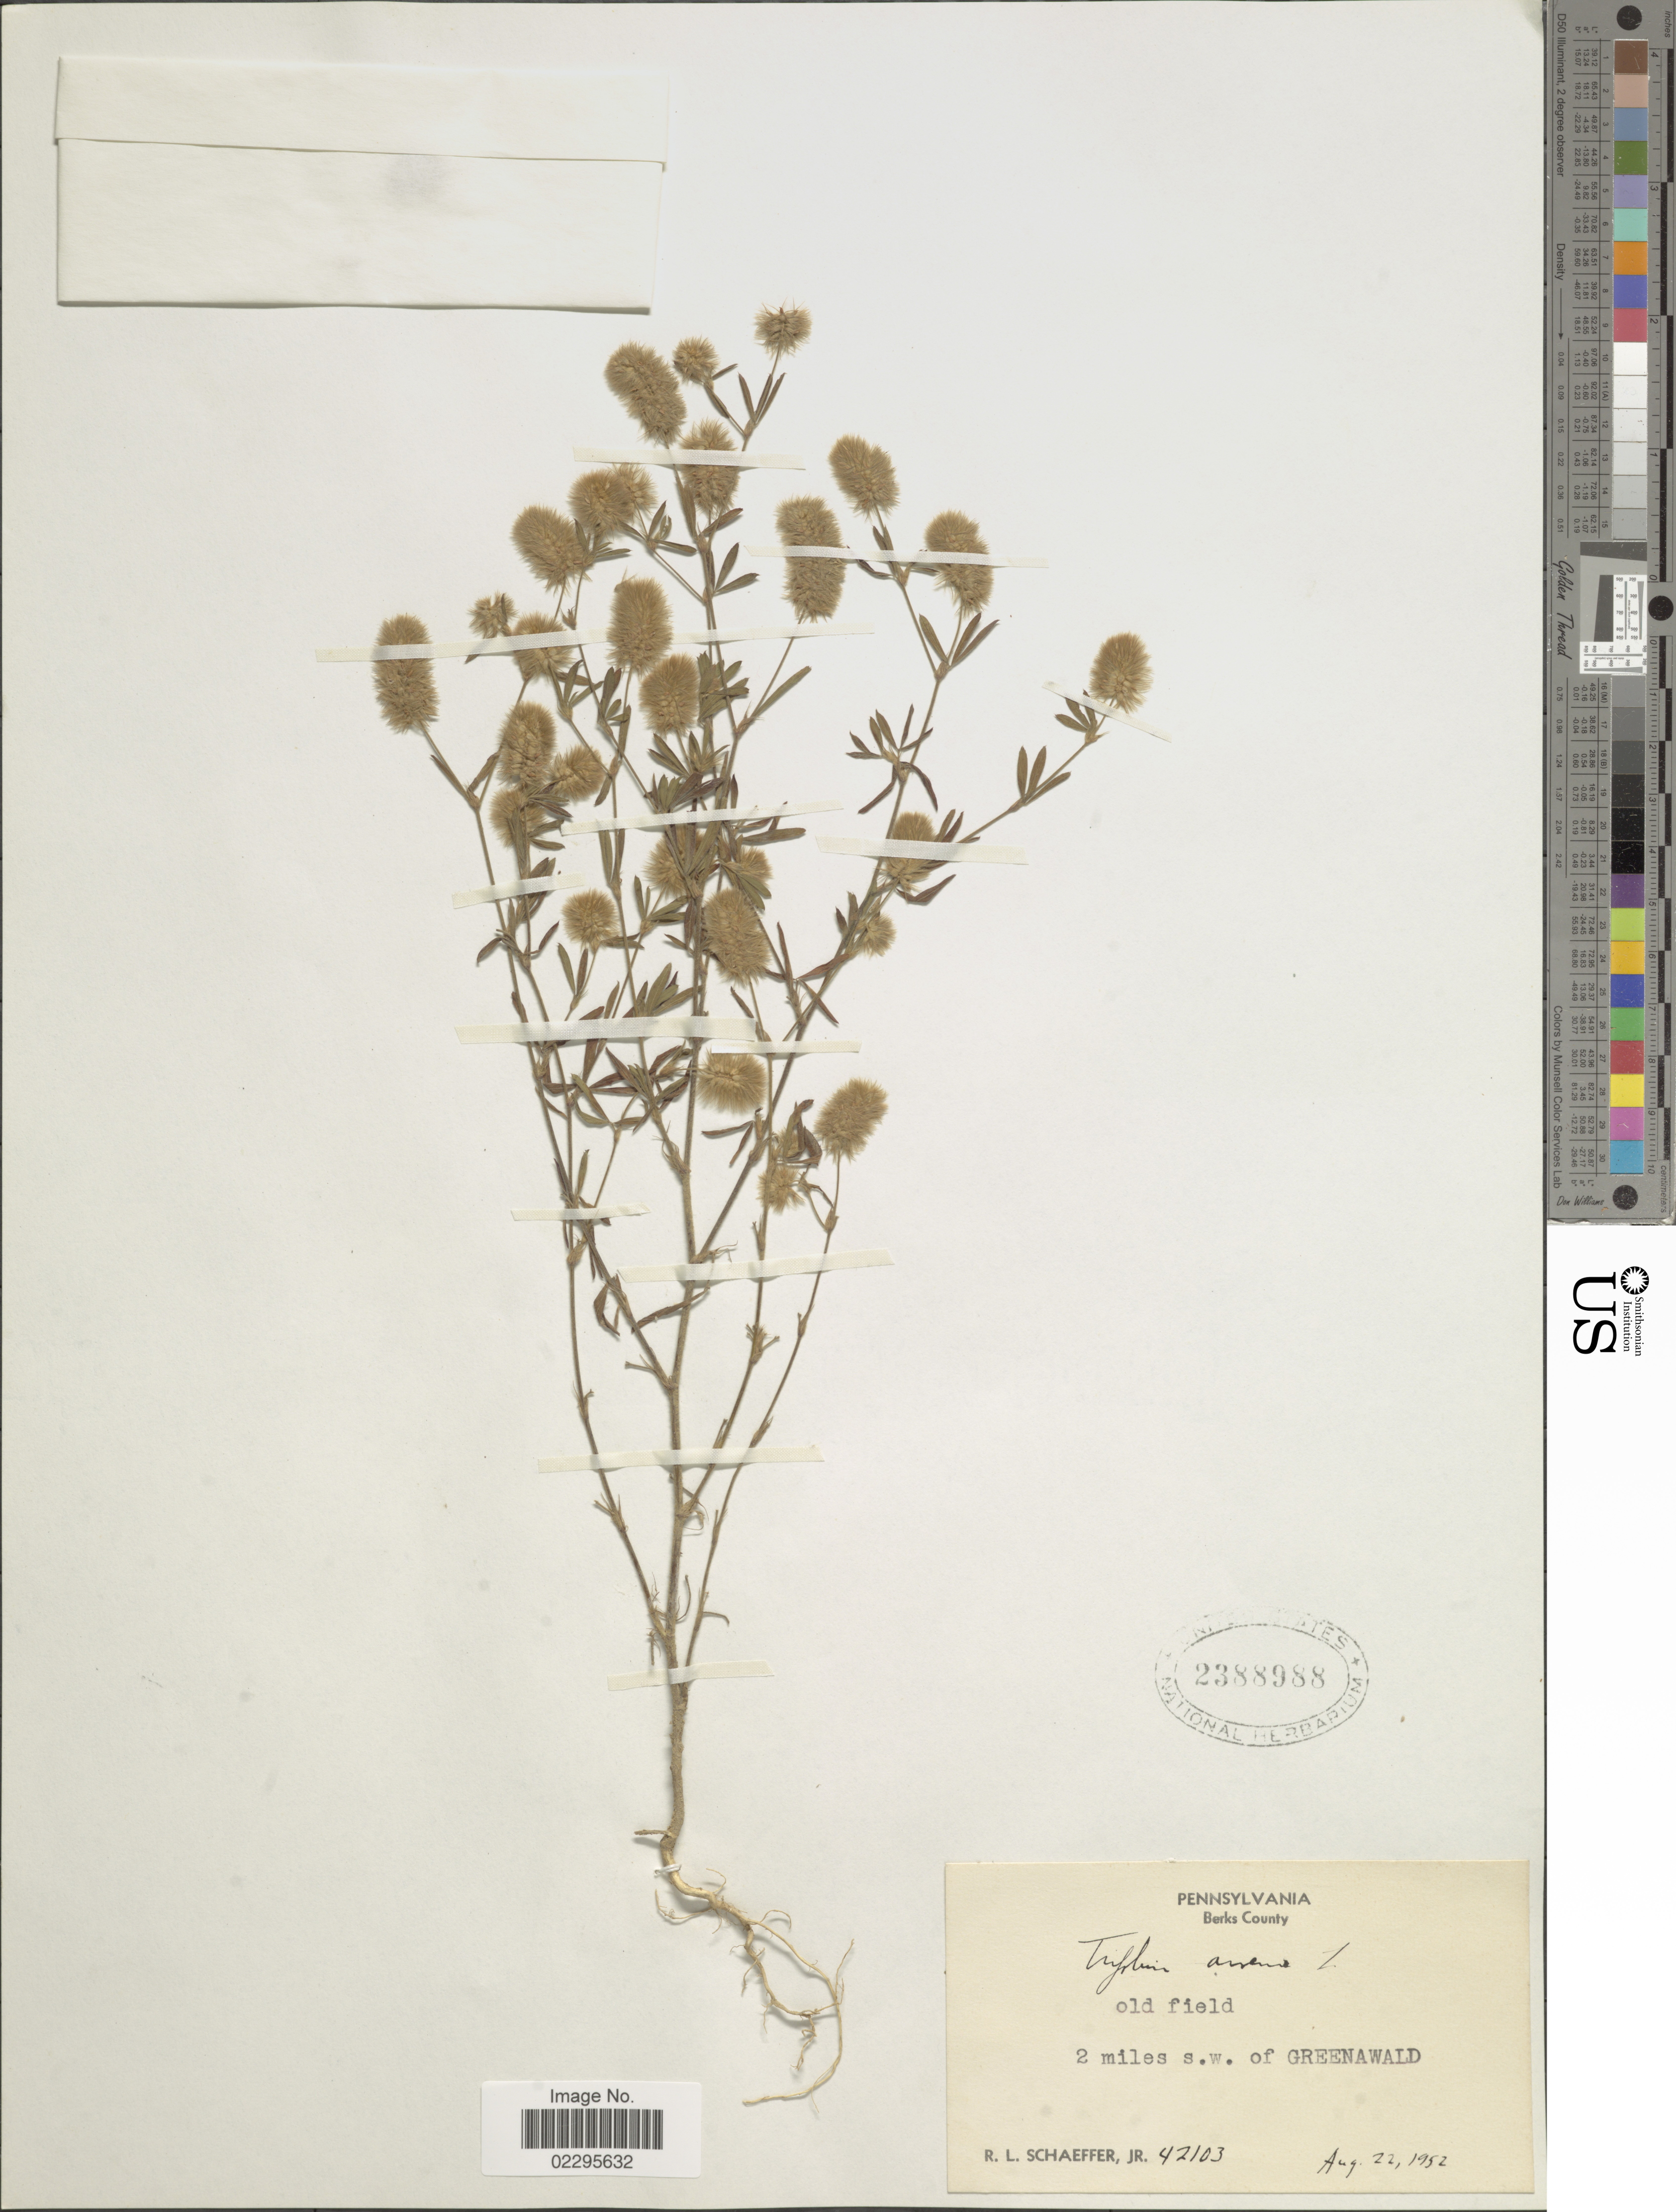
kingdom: Plantae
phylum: Tracheophyta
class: Magnoliopsida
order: Fabales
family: Fabaceae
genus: Trifolium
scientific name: Trifolium arvense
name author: L.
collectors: R. L. Schaeffer Jr.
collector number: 42103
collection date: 1952-08-22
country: United States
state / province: Pennsylvania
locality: Berks County, old field 2 miles s.w. of Greenawald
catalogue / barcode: US 2388988